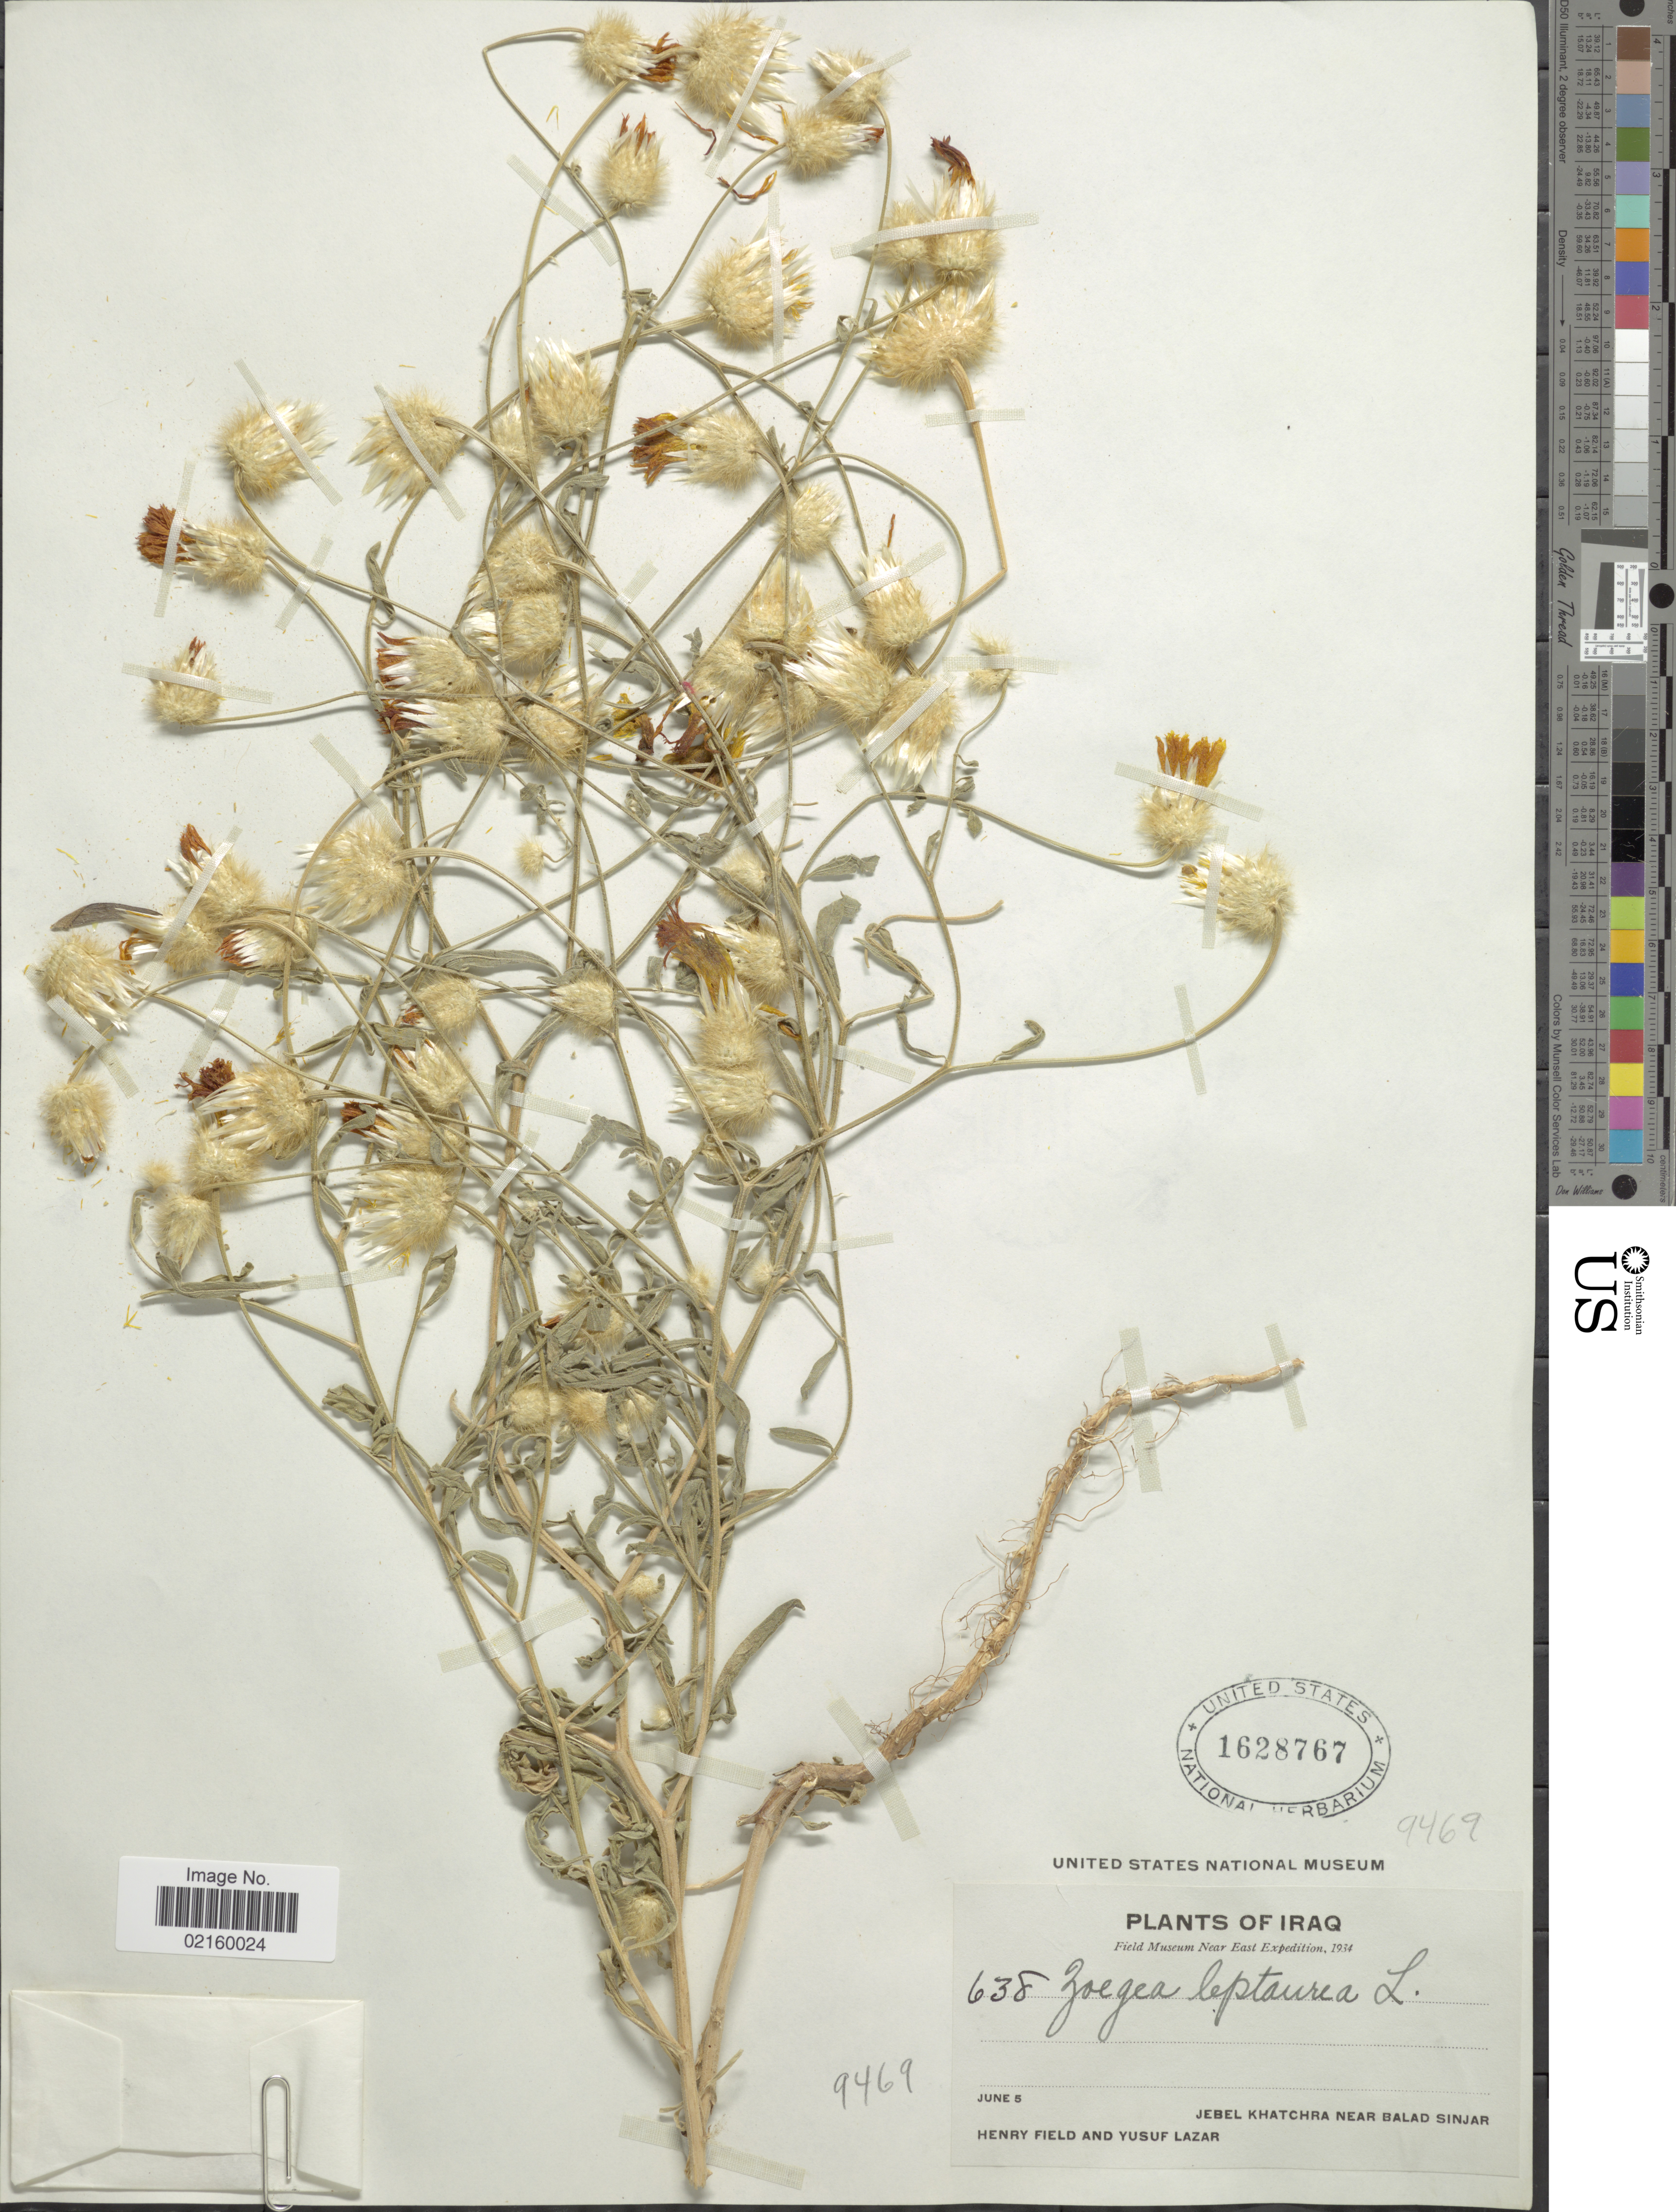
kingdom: Plantae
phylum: Tracheophyta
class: Magnoliopsida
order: Asterales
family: Asteraceae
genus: Zoegea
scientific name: Zoegea leptaurea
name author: L.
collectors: H. Field & Y. Lazar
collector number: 638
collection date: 1934-06-05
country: Iraq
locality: Jebel Khatchra near Balad Sinjar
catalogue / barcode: US 1628767